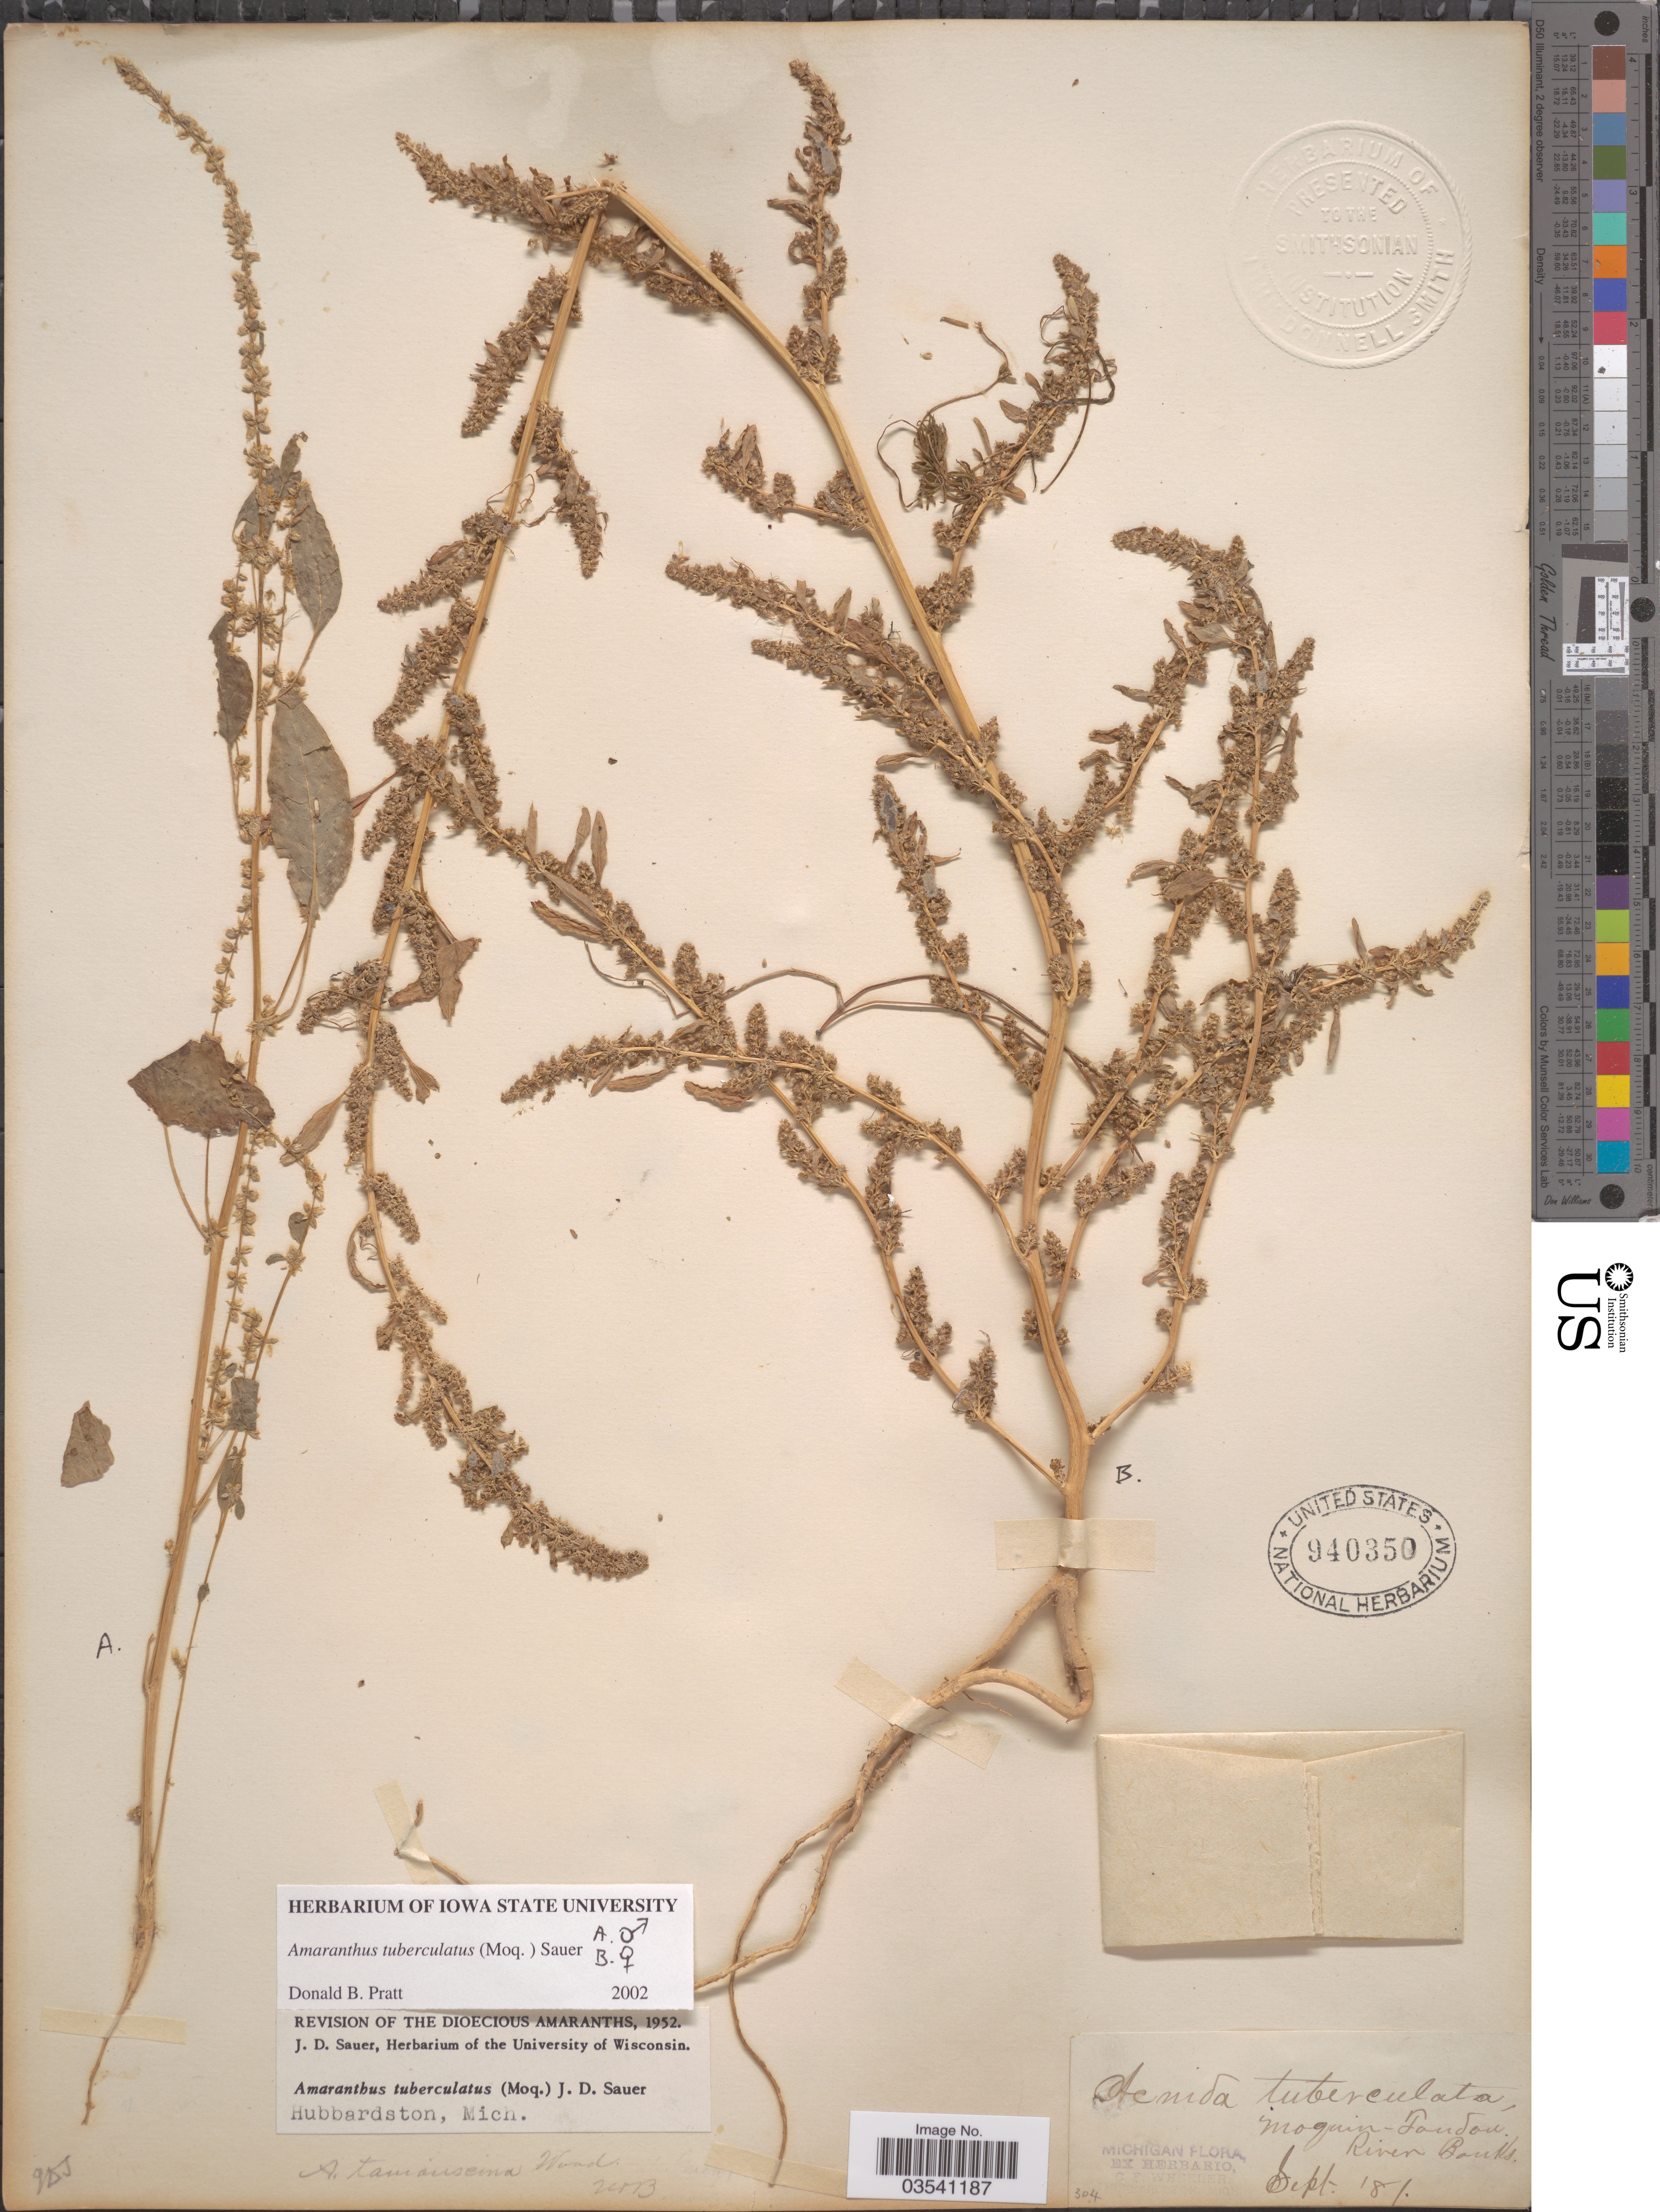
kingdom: Plantae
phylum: Tracheophyta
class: Magnoliopsida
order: Caryophyllales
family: Amaranthaceae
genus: Amaranthus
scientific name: Amaranthus tuberculatus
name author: (Moq.) J.D. Sauer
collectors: Moquin-Tandon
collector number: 304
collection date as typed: Transcribed d/m/y: /9/81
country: United States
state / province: Michigan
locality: River Banks.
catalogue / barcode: US 940350